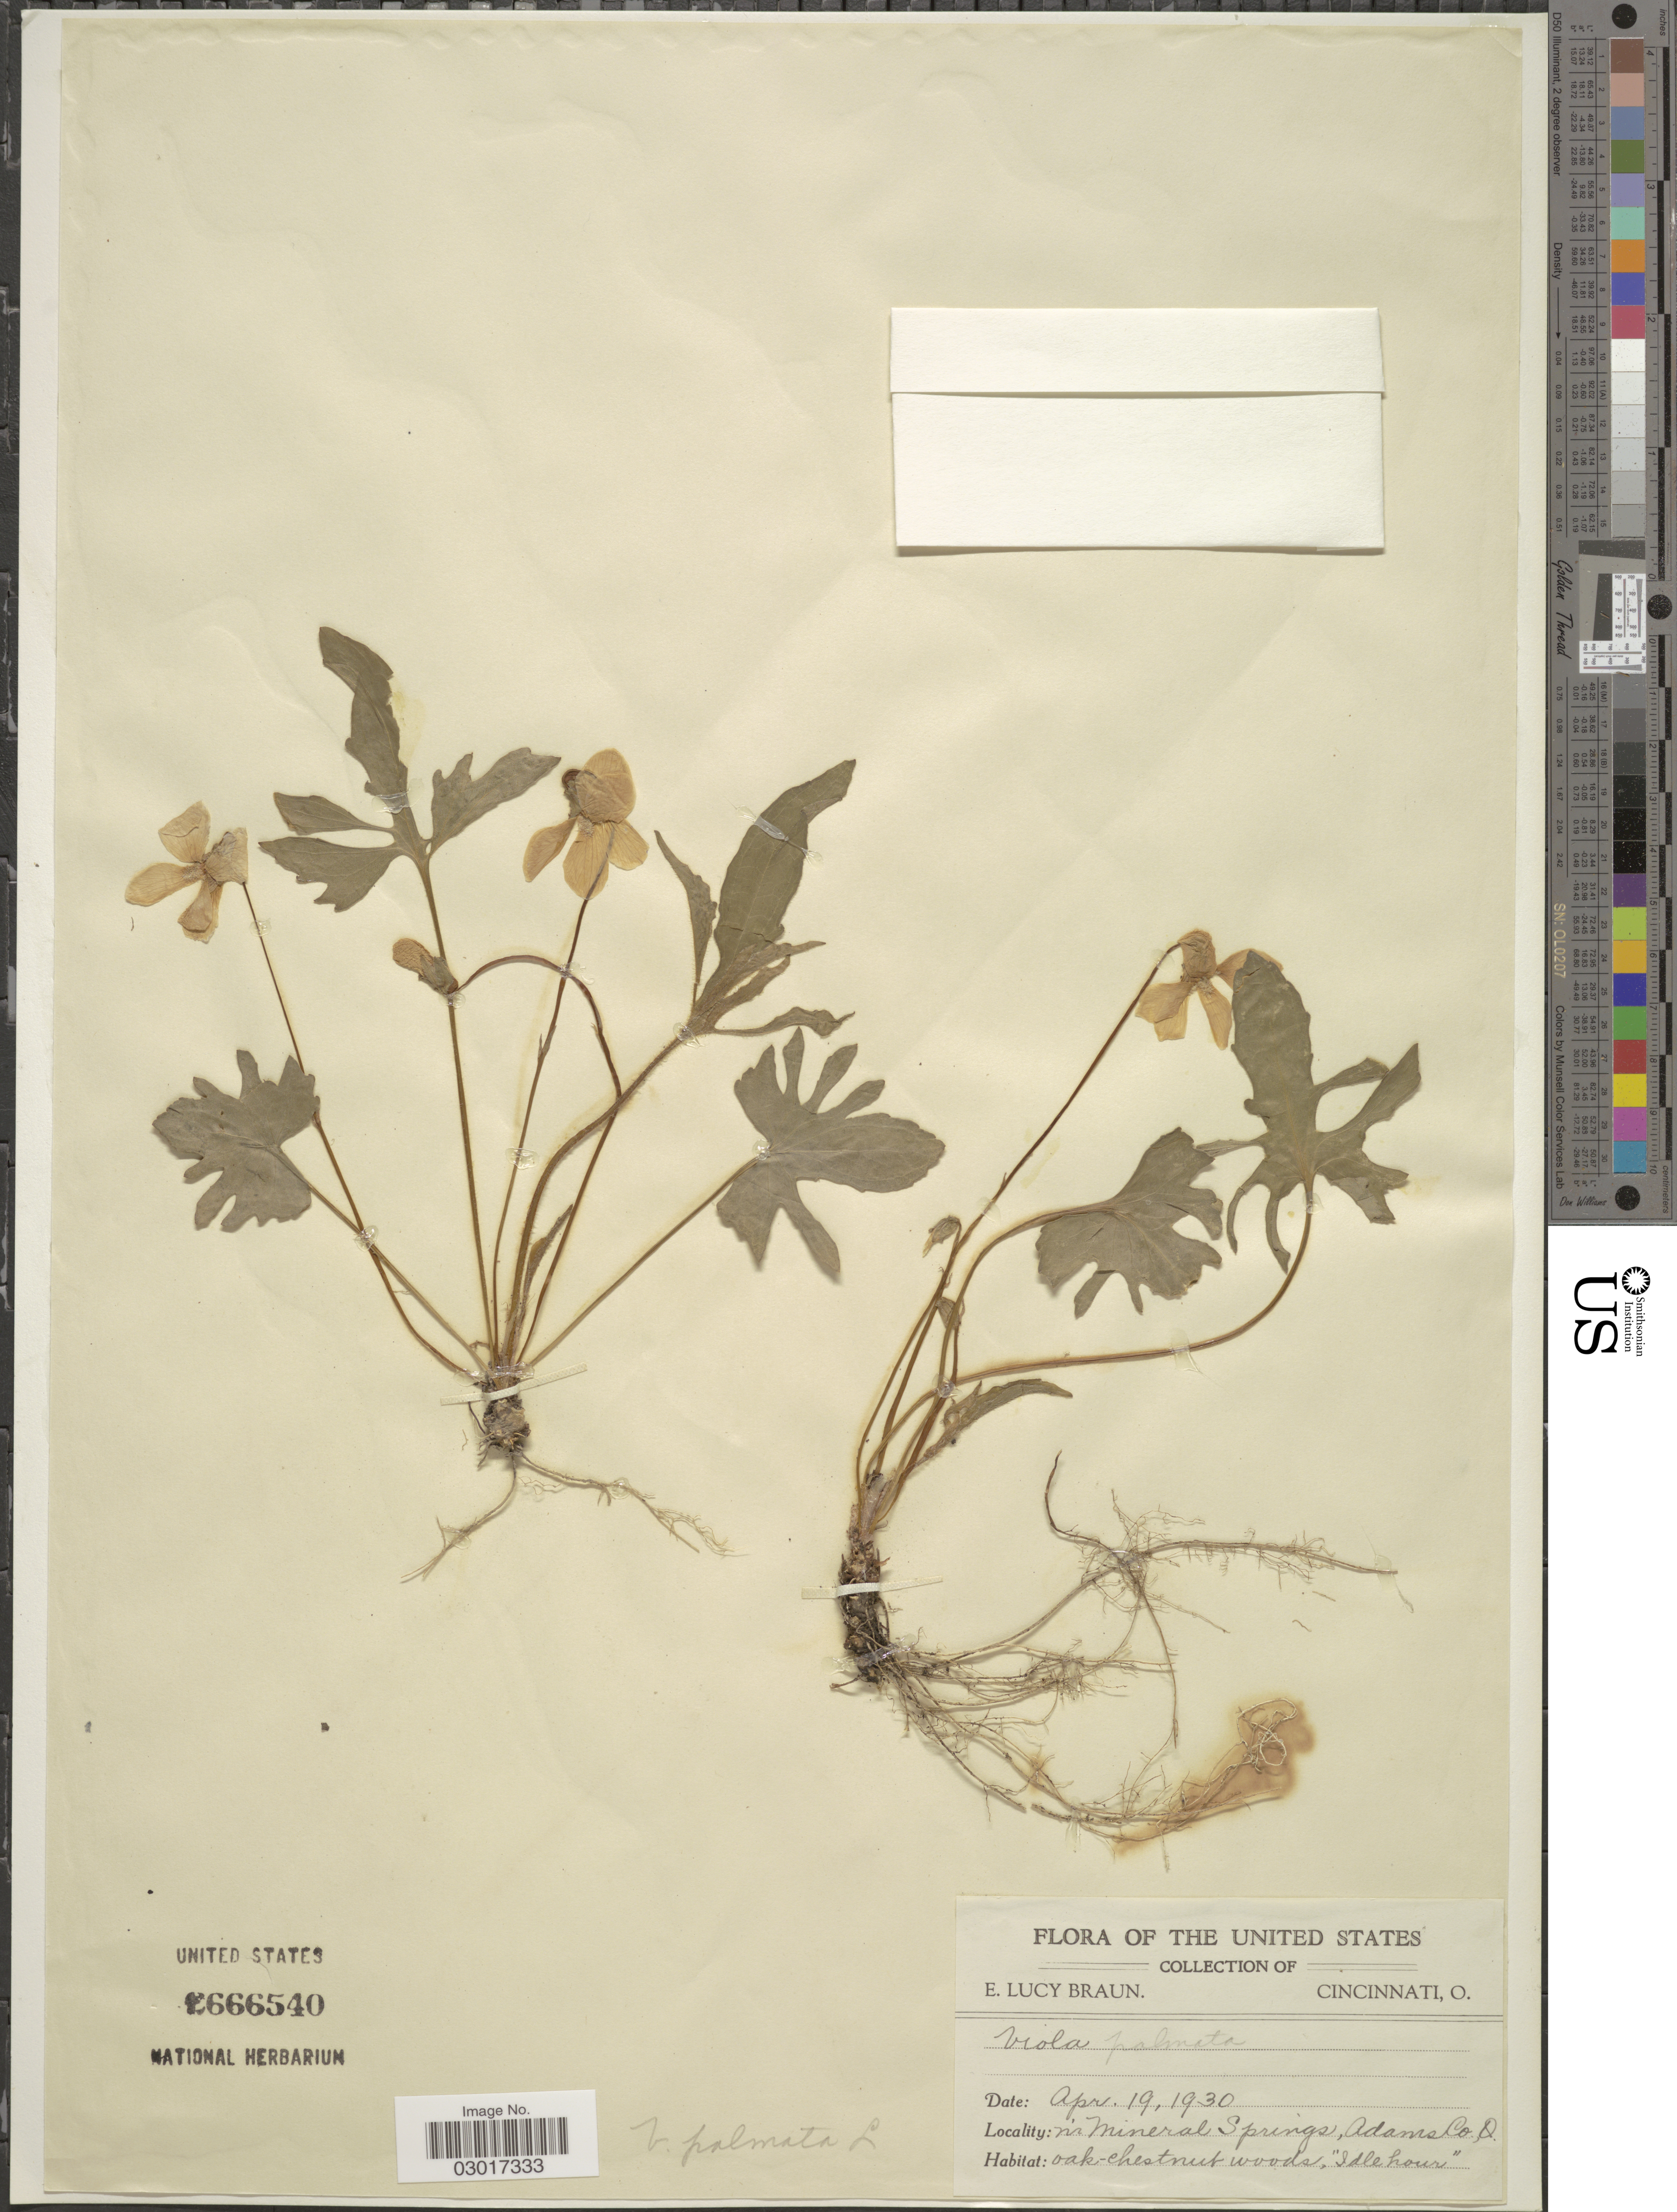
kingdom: Plantae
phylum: Tracheophyta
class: Magnoliopsida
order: Malpighiales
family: Violaceae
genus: Viola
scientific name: Viola triloba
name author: Schwein.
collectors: E. L. Braun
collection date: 1930-04-19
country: United States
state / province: Ohio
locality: Nr Mineral Springs, Adams Co.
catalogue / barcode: US 2666540